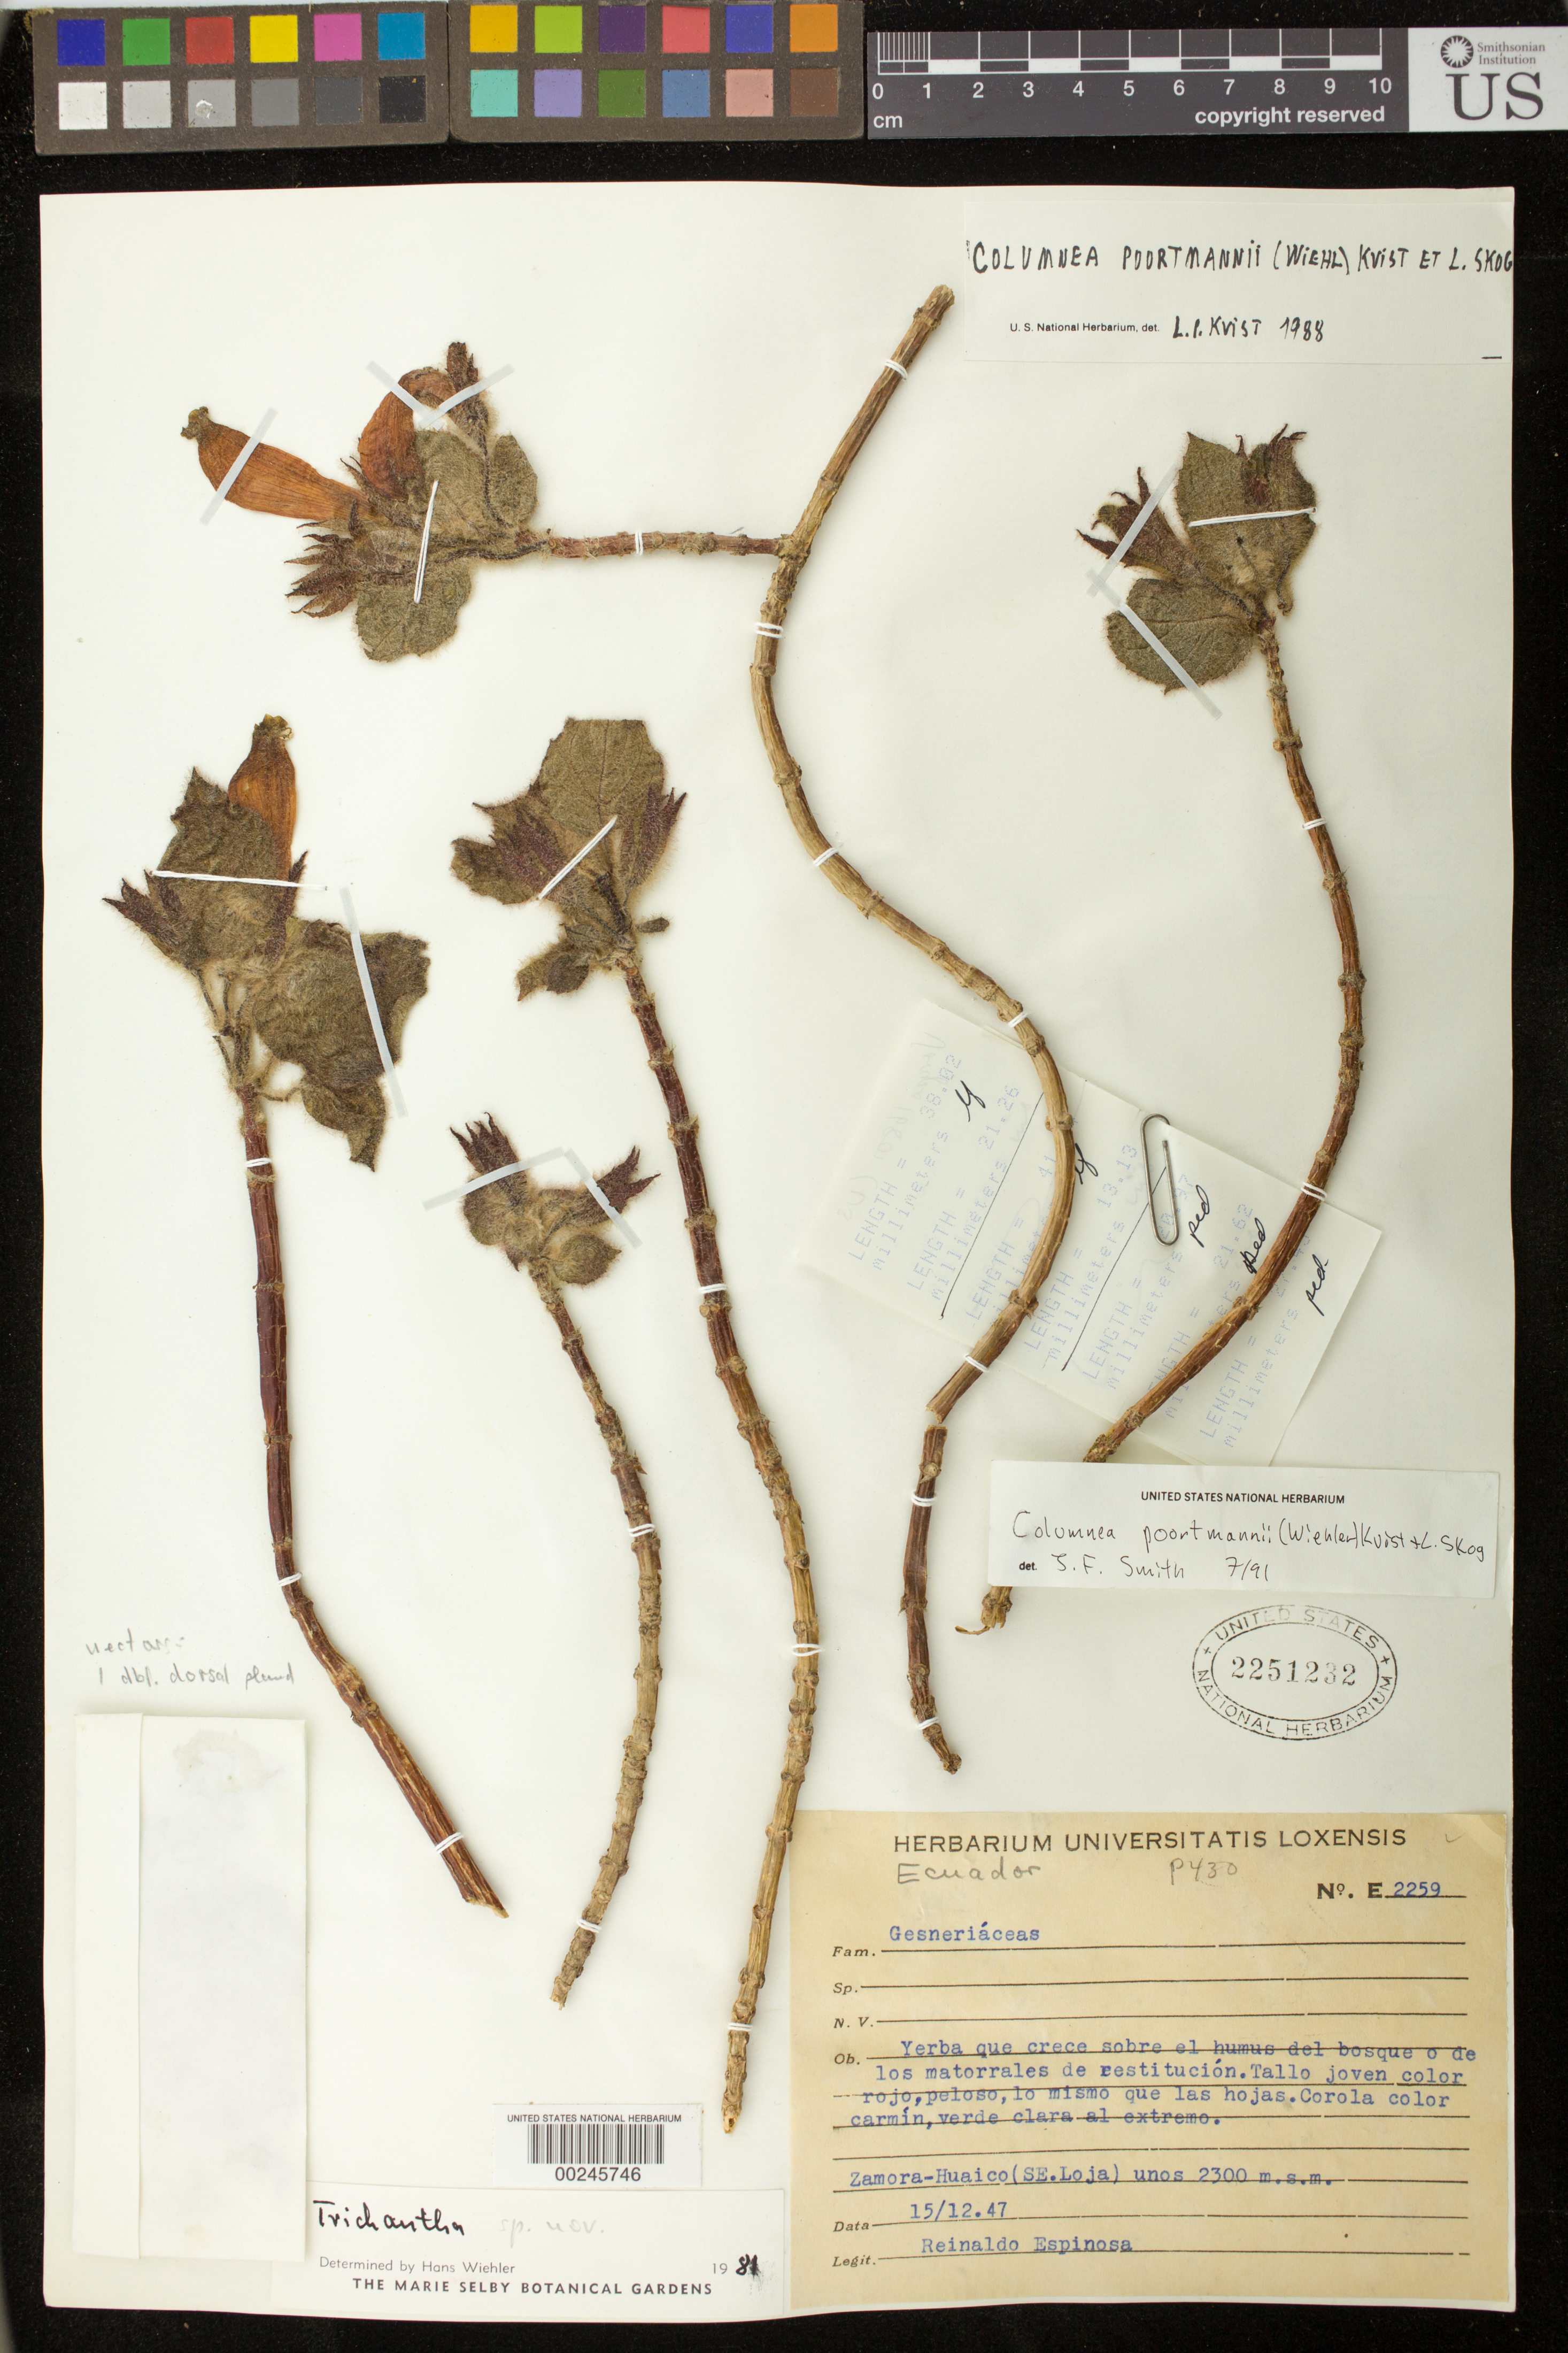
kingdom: Plantae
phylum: Tracheophyta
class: Magnoliopsida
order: Lamiales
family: Gesneriaceae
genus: Columnea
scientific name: Columnea poortmannii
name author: (Wiehler) L.P. Kvist & L.E. Skog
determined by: Clark, J. L., (SEL), The Marie Selby Botanical Garden (UNITED STATES)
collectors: R. Espinosa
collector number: E- 2259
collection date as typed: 15 Dec 1947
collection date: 1947-12-15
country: Ecuador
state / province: Loja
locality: Zamora-Huaico (SE Loja)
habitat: forest or thickets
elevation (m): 2300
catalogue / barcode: US 2251232